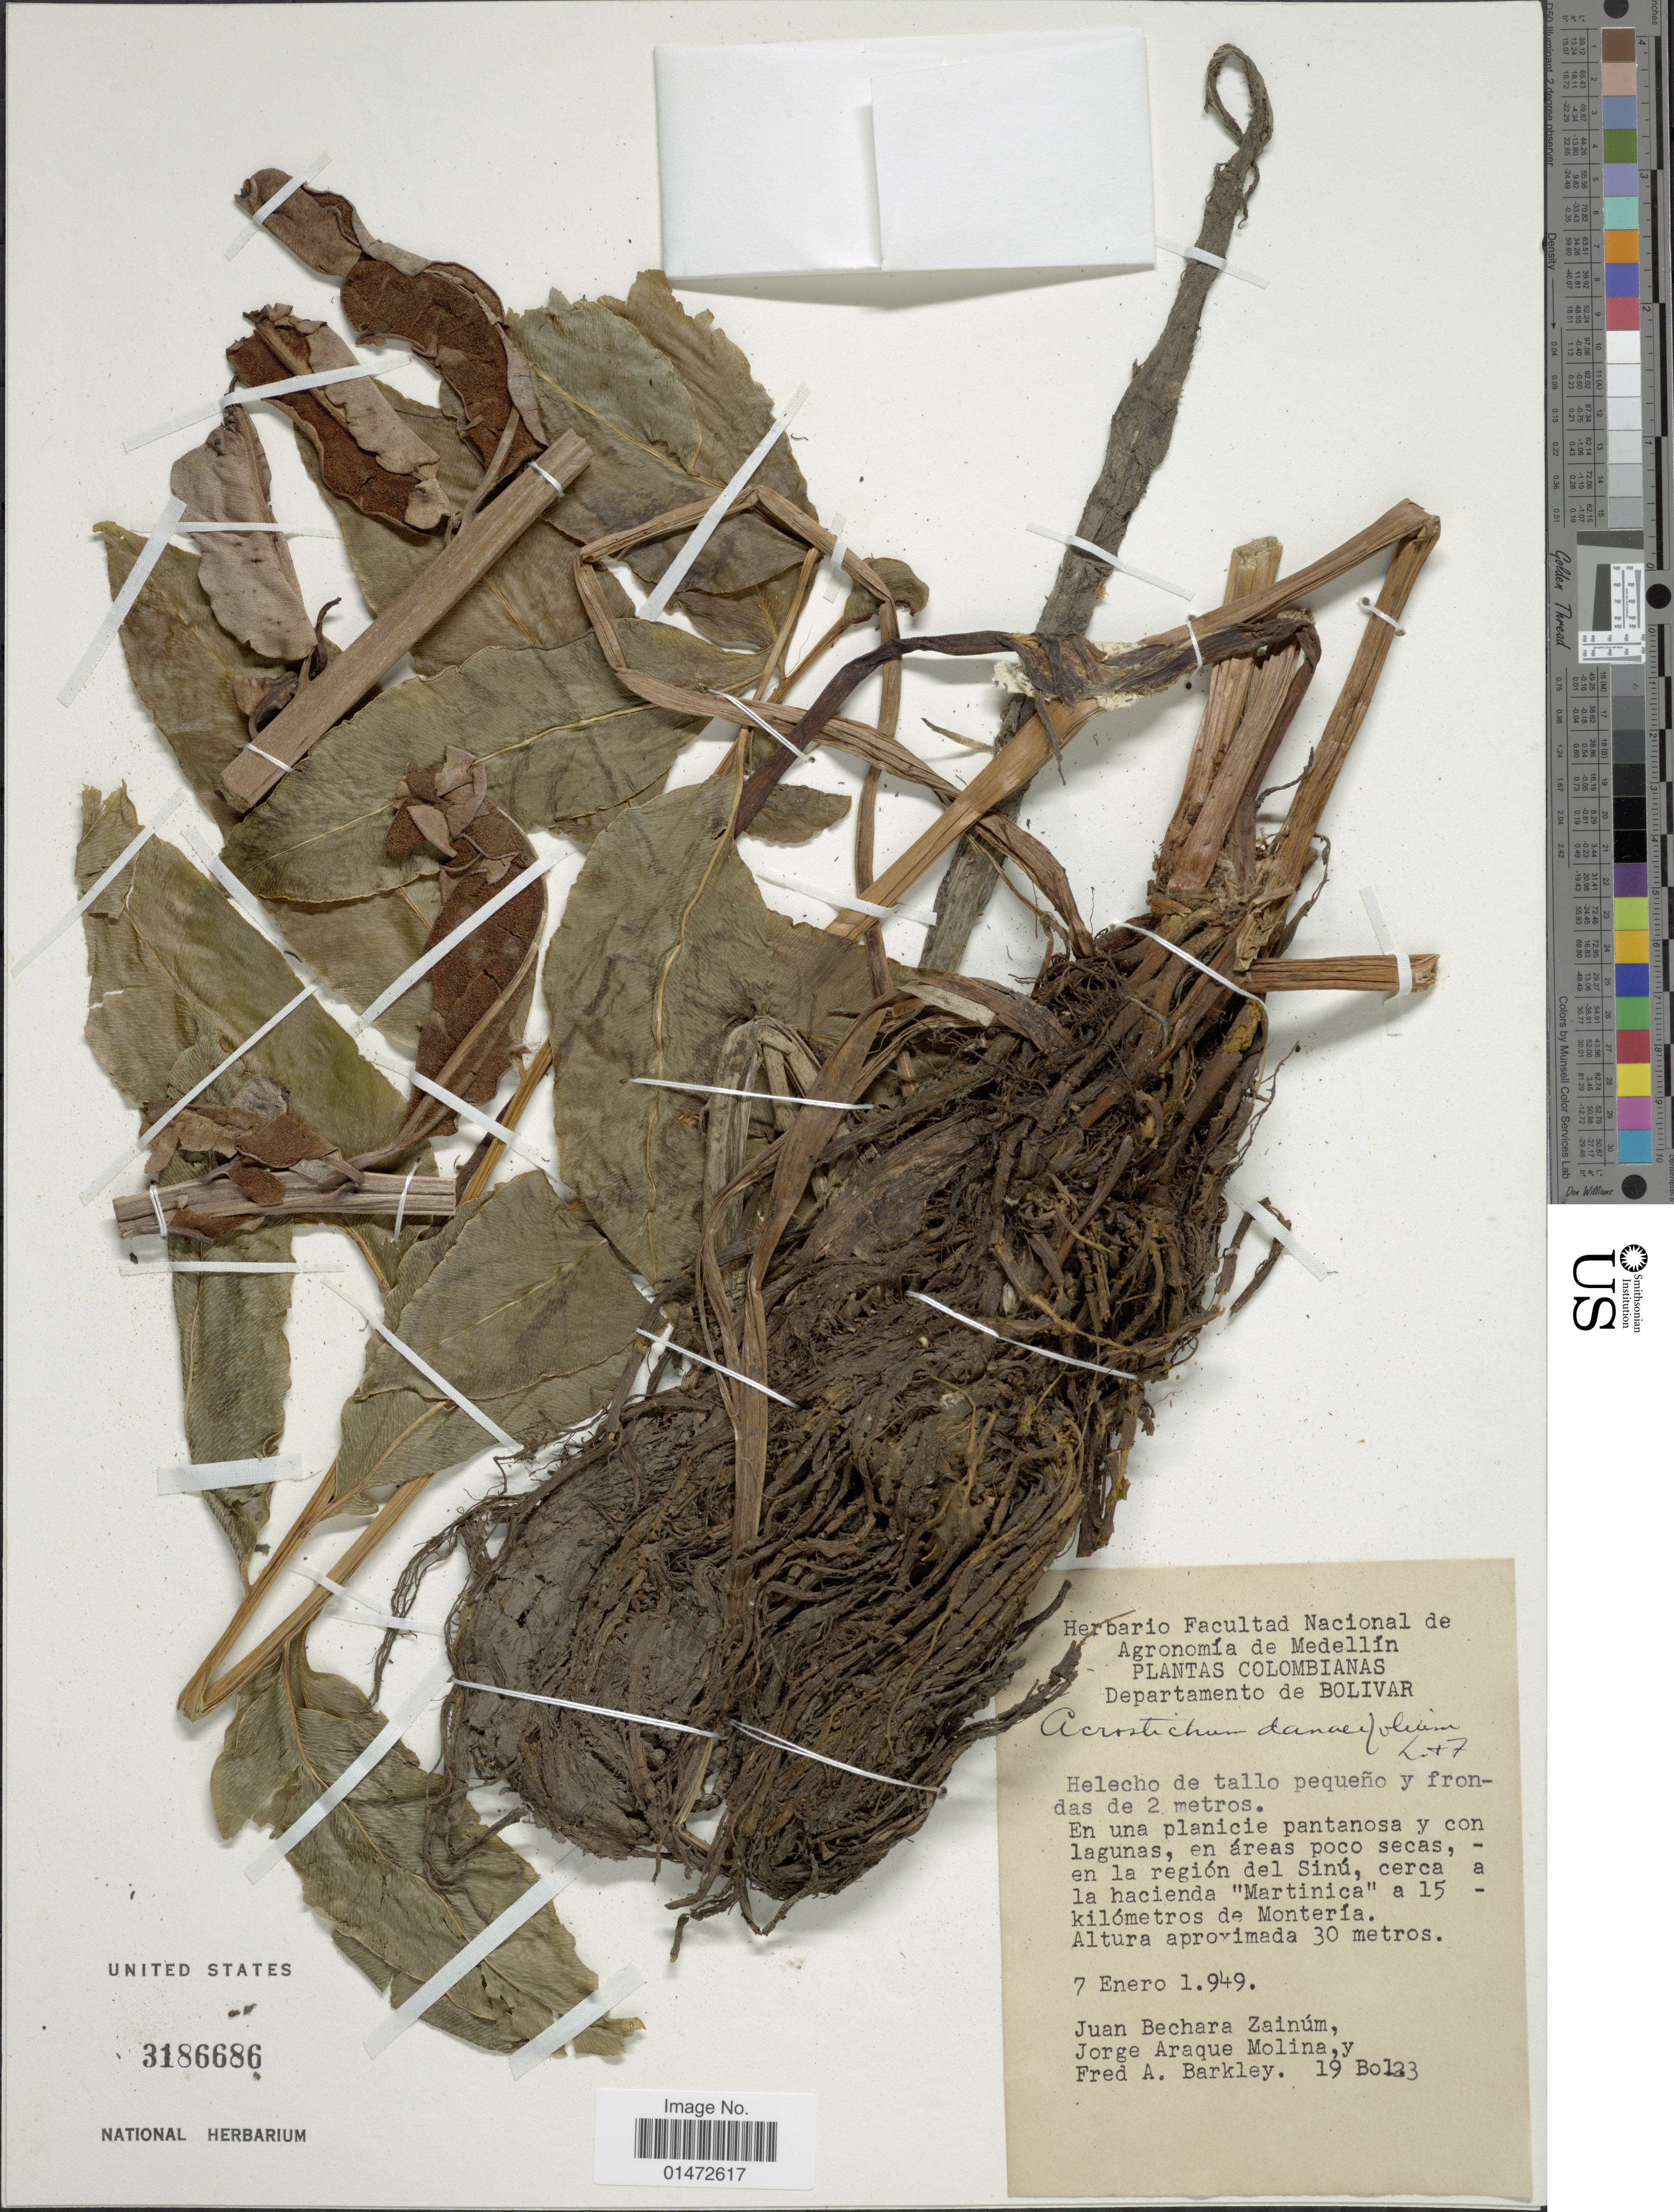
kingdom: Plantae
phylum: Tracheophyta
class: Polypodiopsida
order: Polypodiales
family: Pteridaceae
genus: Acrostichum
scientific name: Acrostichum danaeifolium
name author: Langsd. & Fisch.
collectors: J. Zainúm, J. A. Molina & F. A. Barkley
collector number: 19Bol23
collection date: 1949-01-07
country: Colombia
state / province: Bolívar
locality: En una planicie pantanosa y con lagunas, en áreas poco secas, -en la región del Sinú, cerca a la hacienda "Martinica" a 15 - kilómetros de Montería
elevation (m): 30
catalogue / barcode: US 3186686